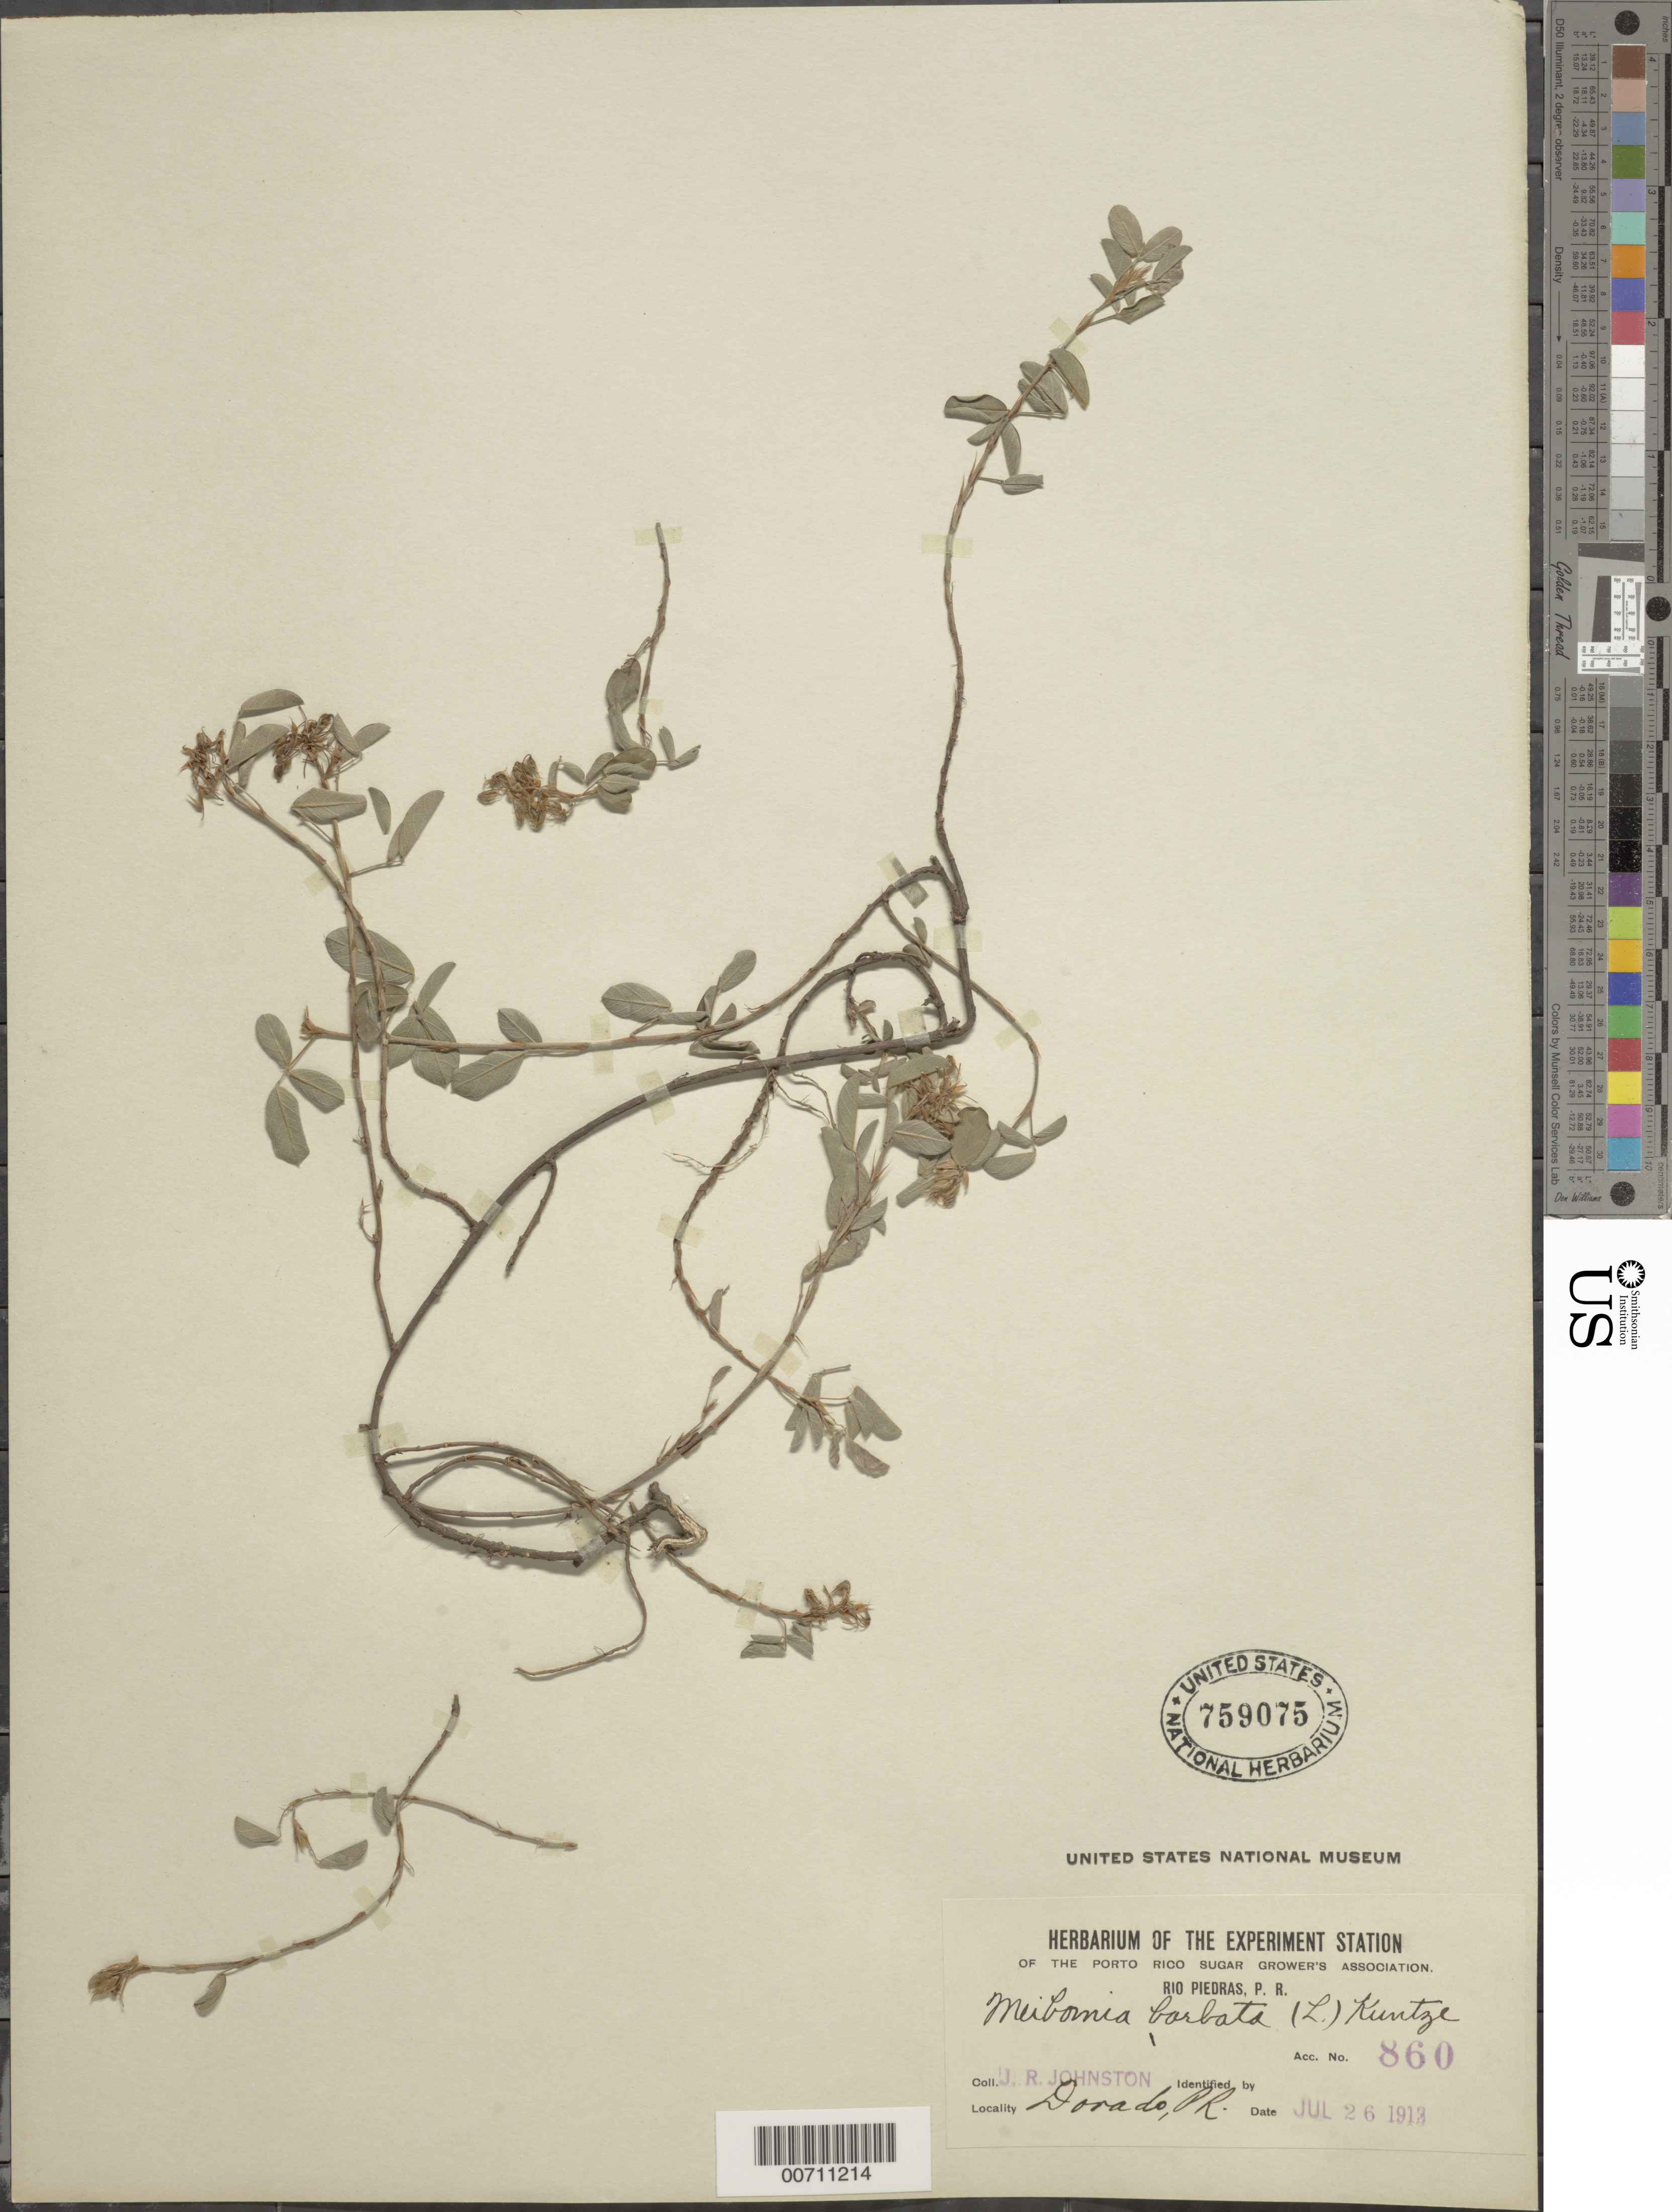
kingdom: Plantae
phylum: Tracheophyta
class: Magnoliopsida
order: Fabales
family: Fabaceae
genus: Grona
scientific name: Grona barbata var. barbata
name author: (L.) H. Ohashi & K. Ohashi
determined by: Strong, Mark T., (BOT), Smithsonian Institution - National Museum of Natural History (UNITED STATES)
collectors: J. Johnston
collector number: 860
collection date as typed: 26 Jul 1913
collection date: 1913-07-26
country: Puerto Rico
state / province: Rio Piedras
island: Greater Antilles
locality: Dorado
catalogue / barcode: US 759075